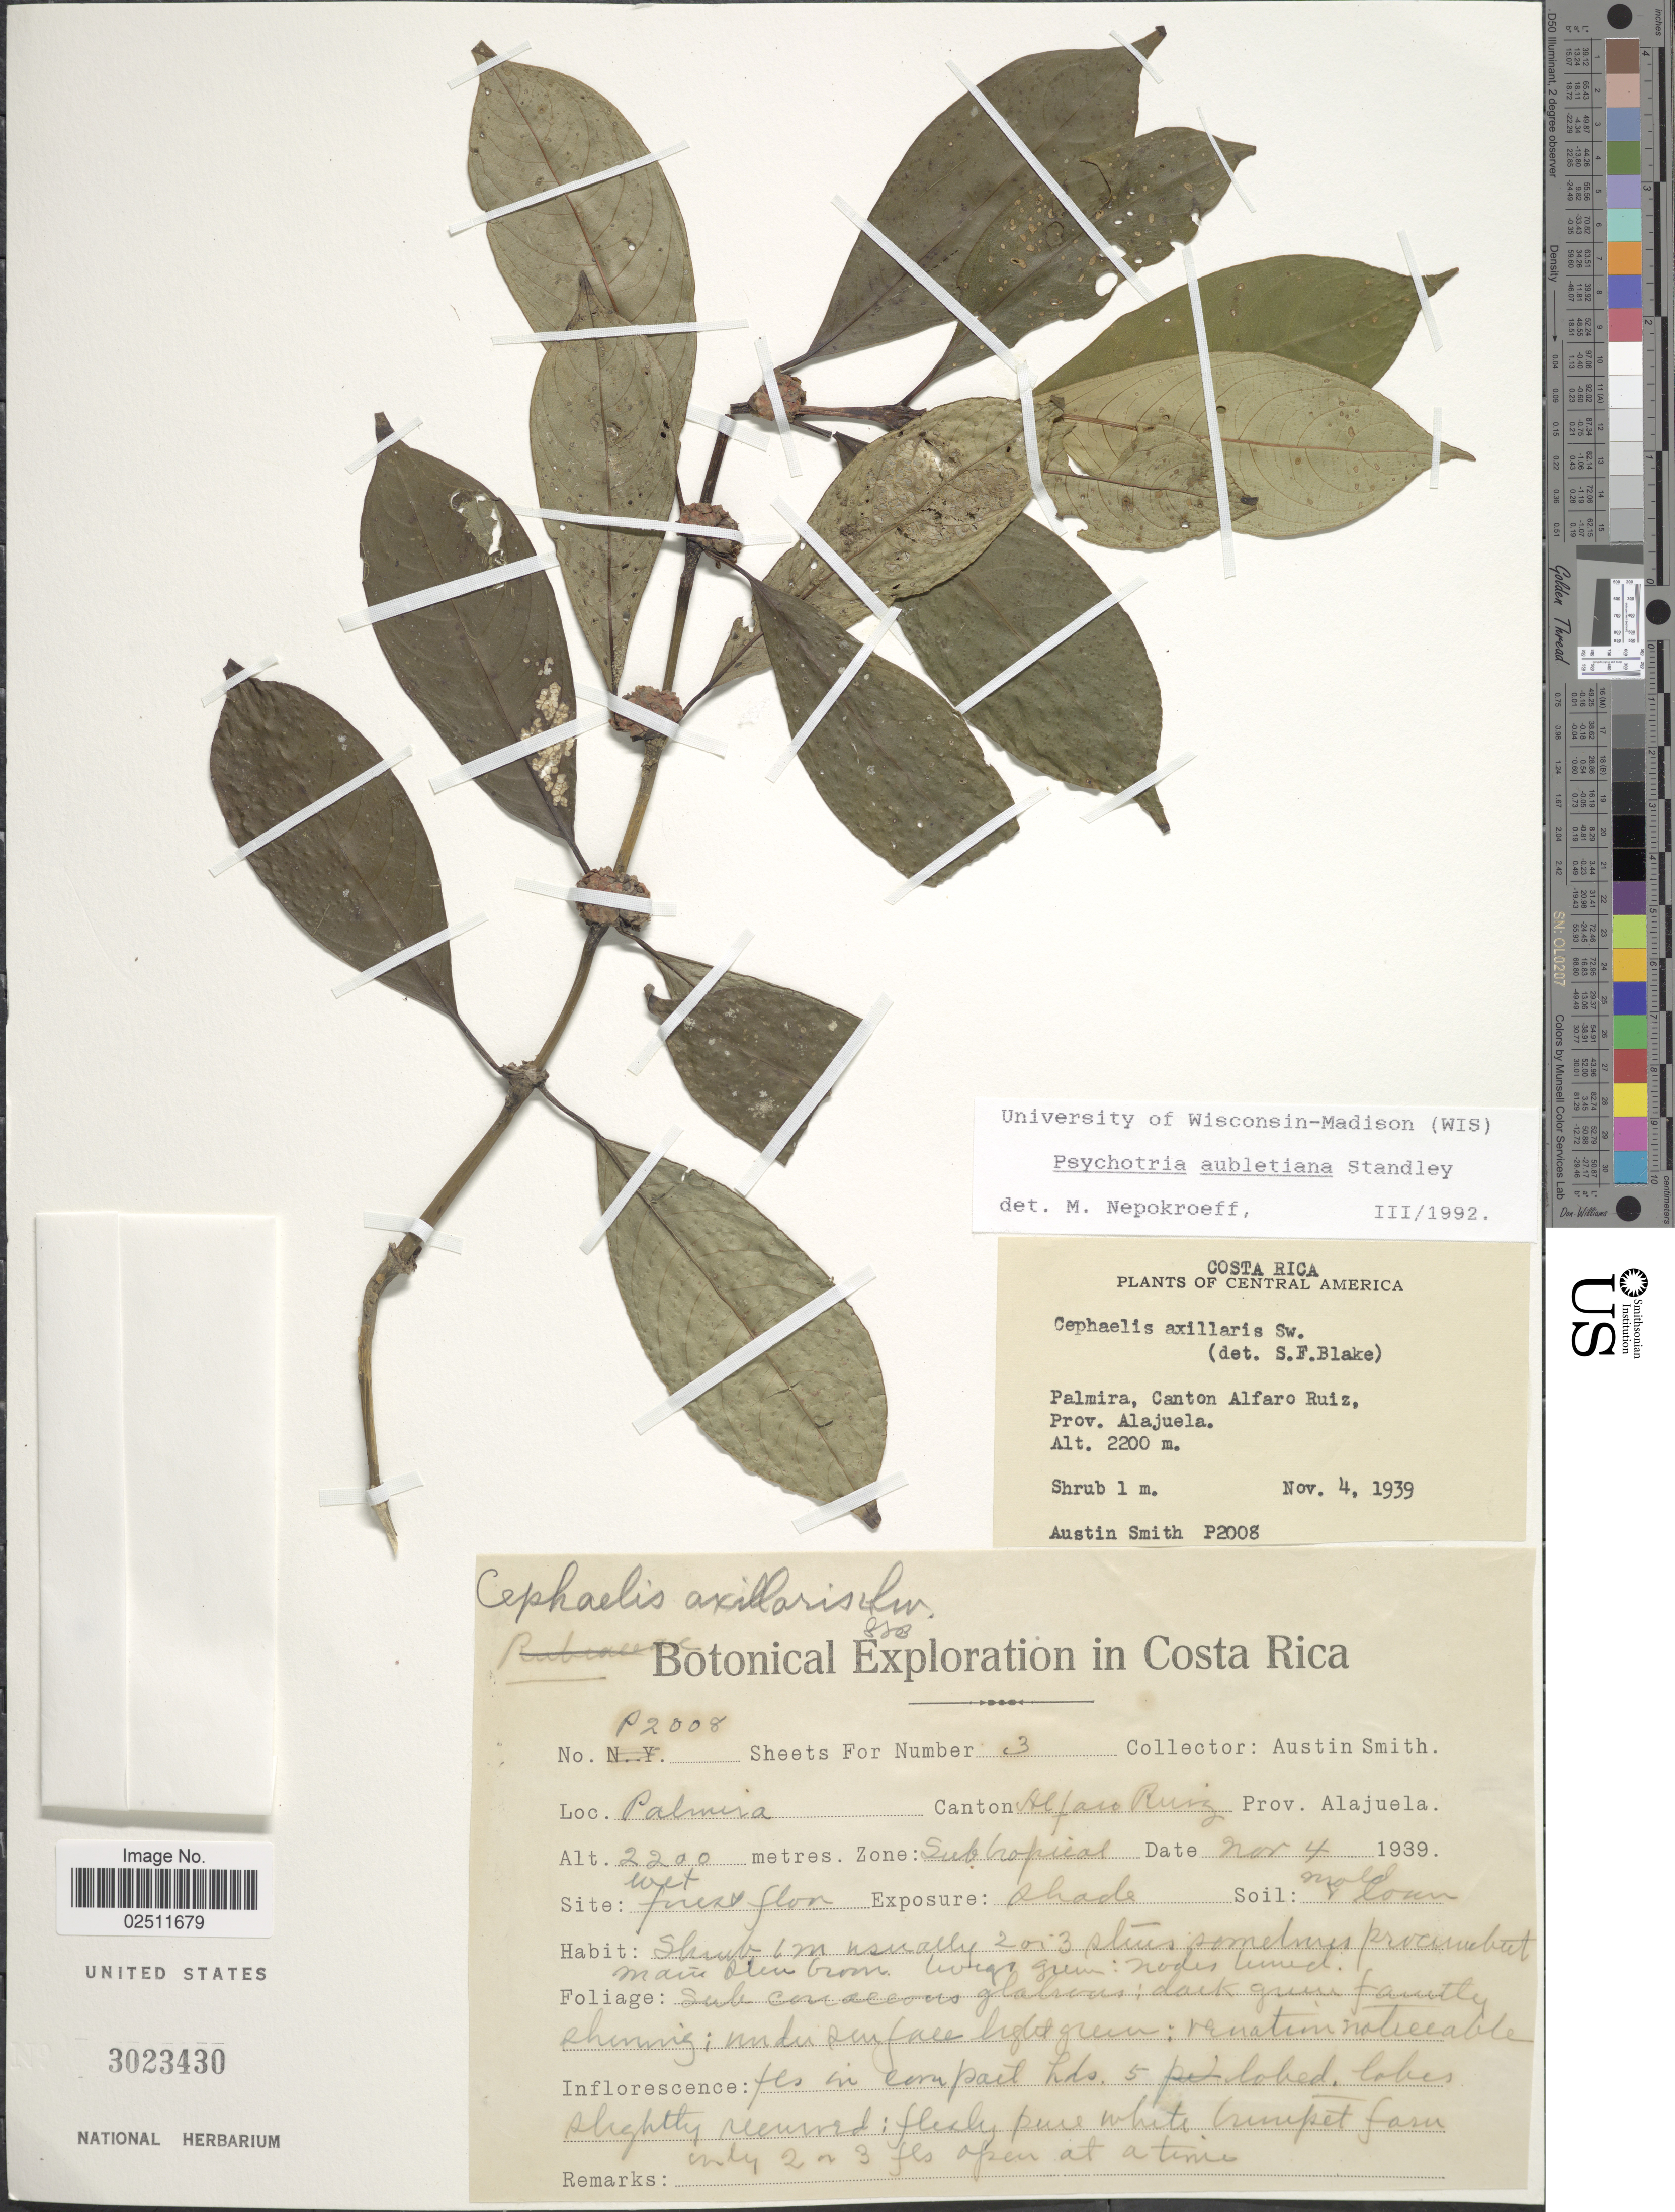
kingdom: Plantae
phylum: Tracheophyta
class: Magnoliopsida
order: Gentianales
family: Rubiaceae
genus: Psychotria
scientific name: Psychotria aubletiana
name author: Steyerm.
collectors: Aust P. Smith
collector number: P2008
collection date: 1939-11-04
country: Costa Rica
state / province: Alajuela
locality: Palmira, Canton Alfaro Ruiz.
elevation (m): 2200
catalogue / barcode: US 3023430